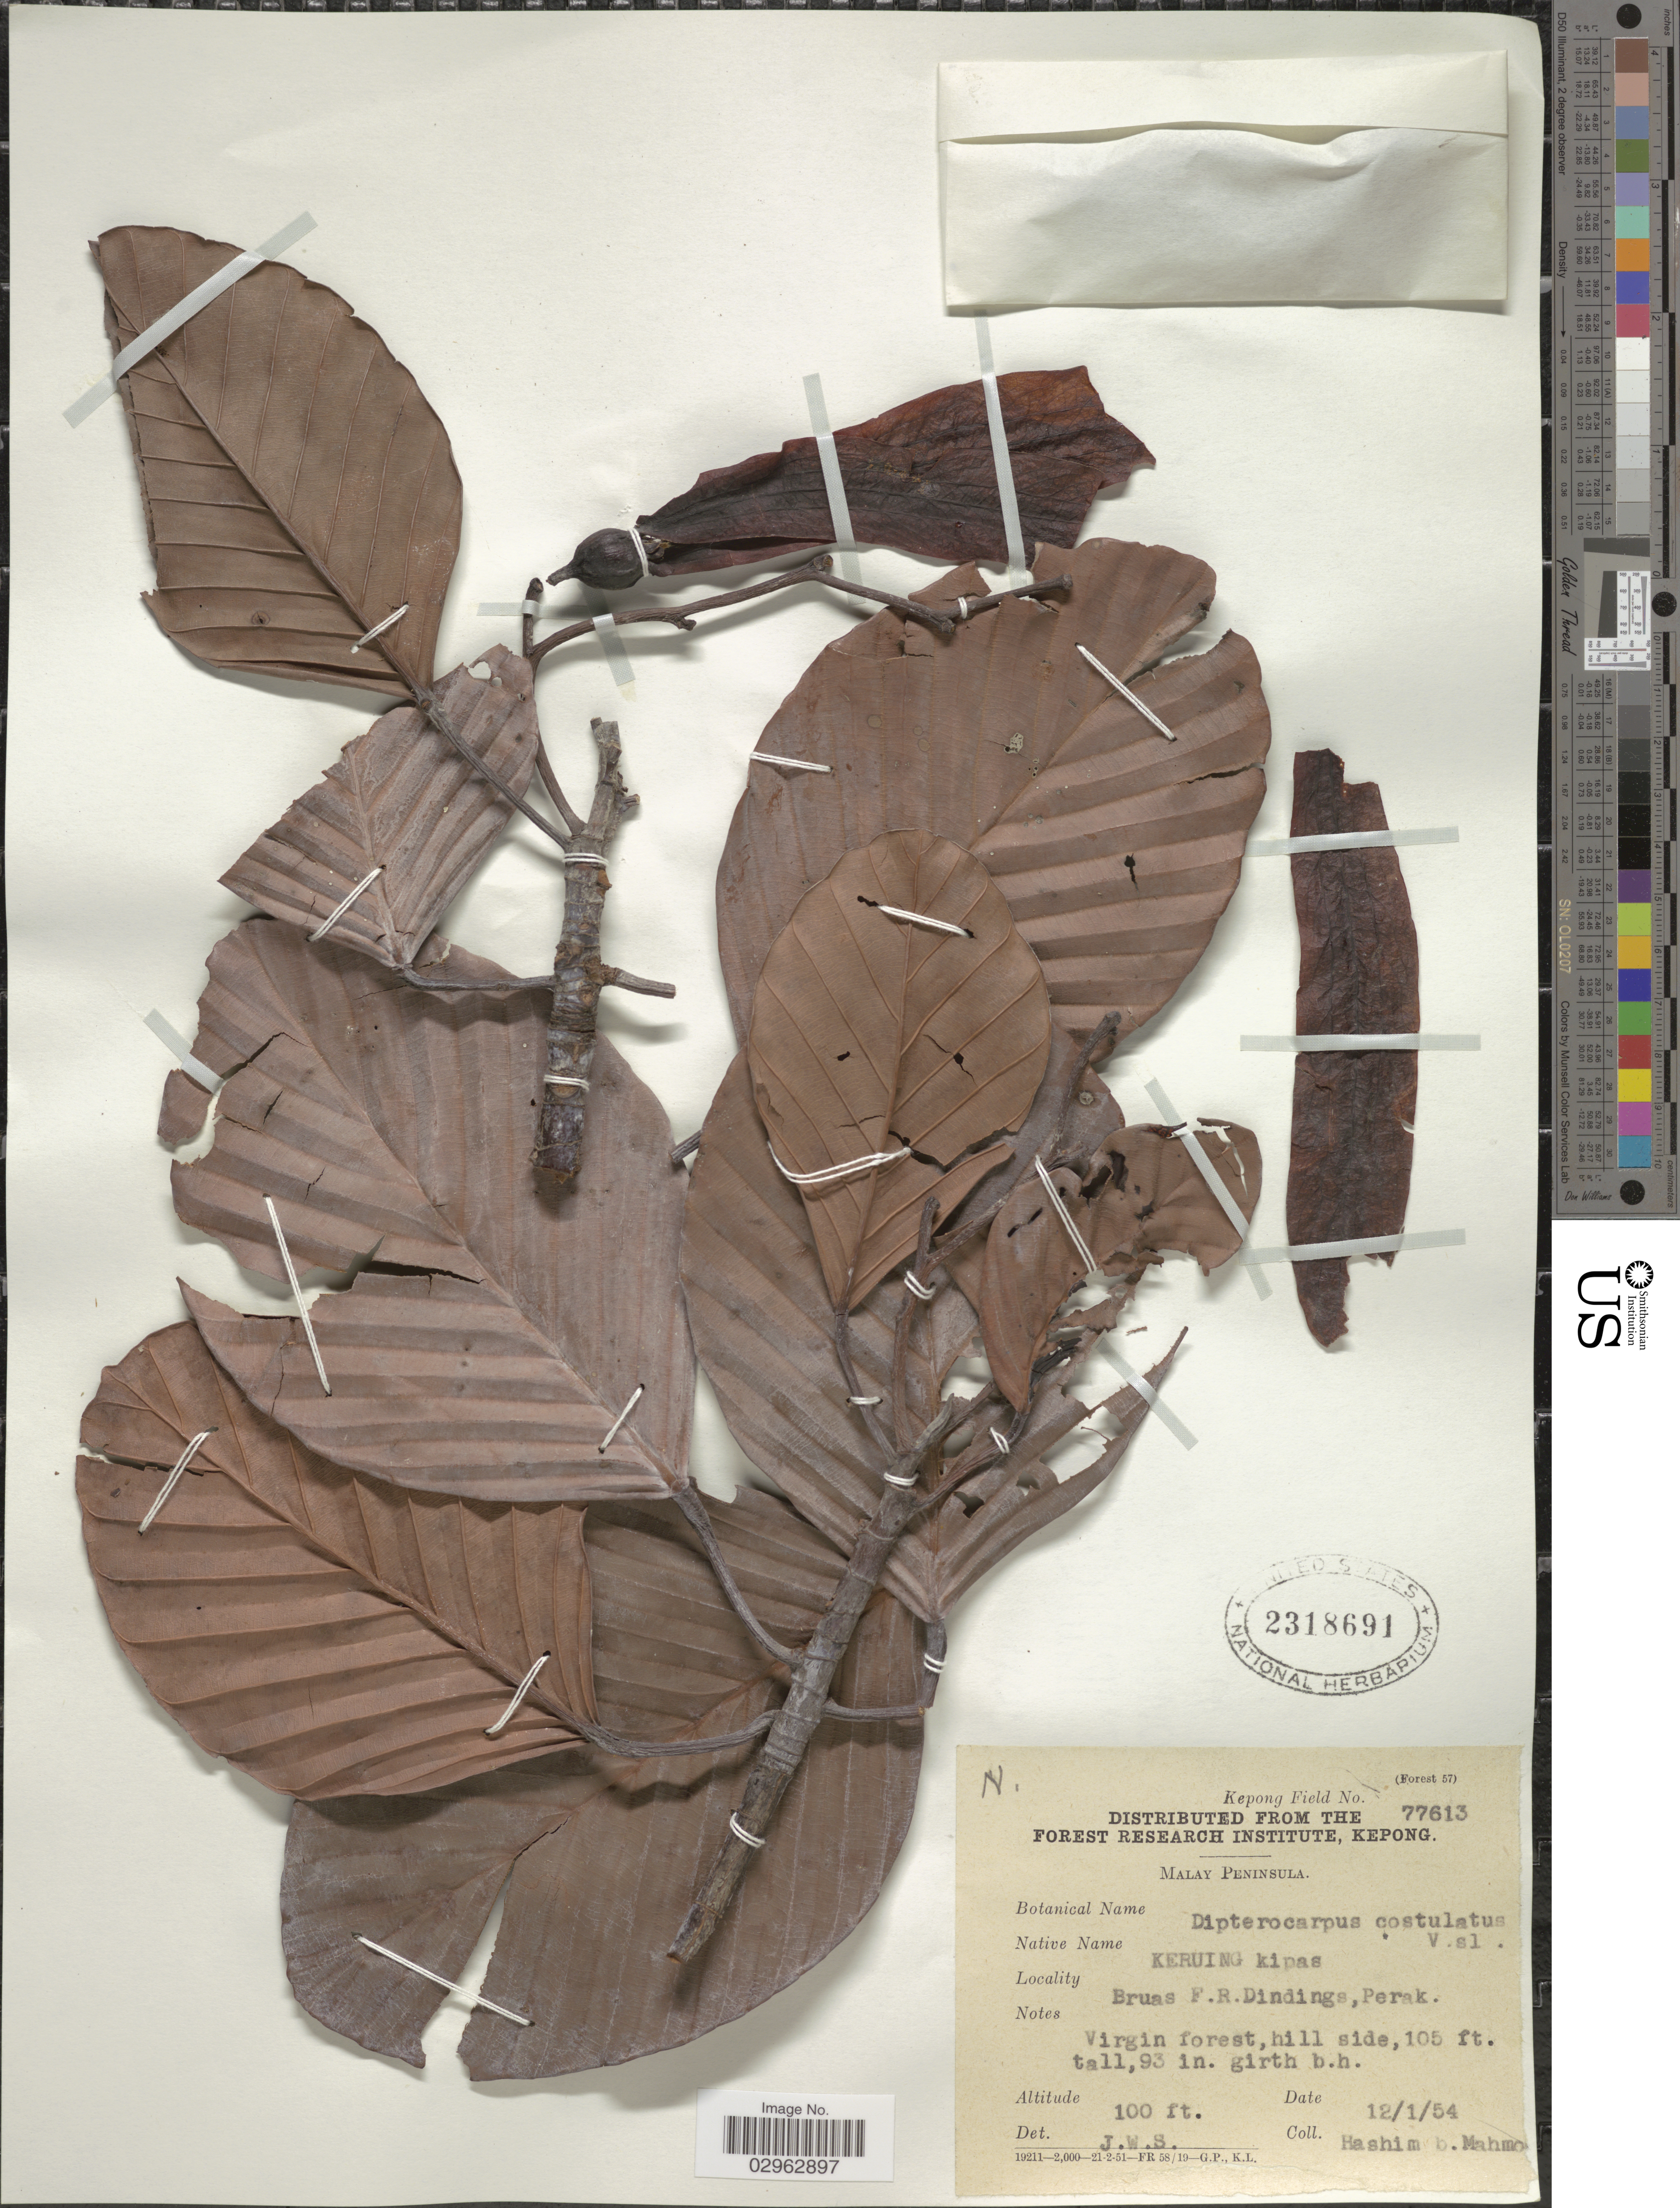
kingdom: Plantae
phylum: Tracheophyta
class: Magnoliopsida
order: Malvales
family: Dipterocarpaceae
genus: Dipterocarpus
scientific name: Dipterocarpus costulatus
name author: Slooten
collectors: H. B. Mahmoud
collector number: Kepong Field 77613 ?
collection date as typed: Transcribed d/m/y: 12/1/54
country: Malaysia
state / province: Perak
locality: Malay Peninsula. Bruas F. R. Dindings.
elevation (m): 30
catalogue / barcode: US 2318691